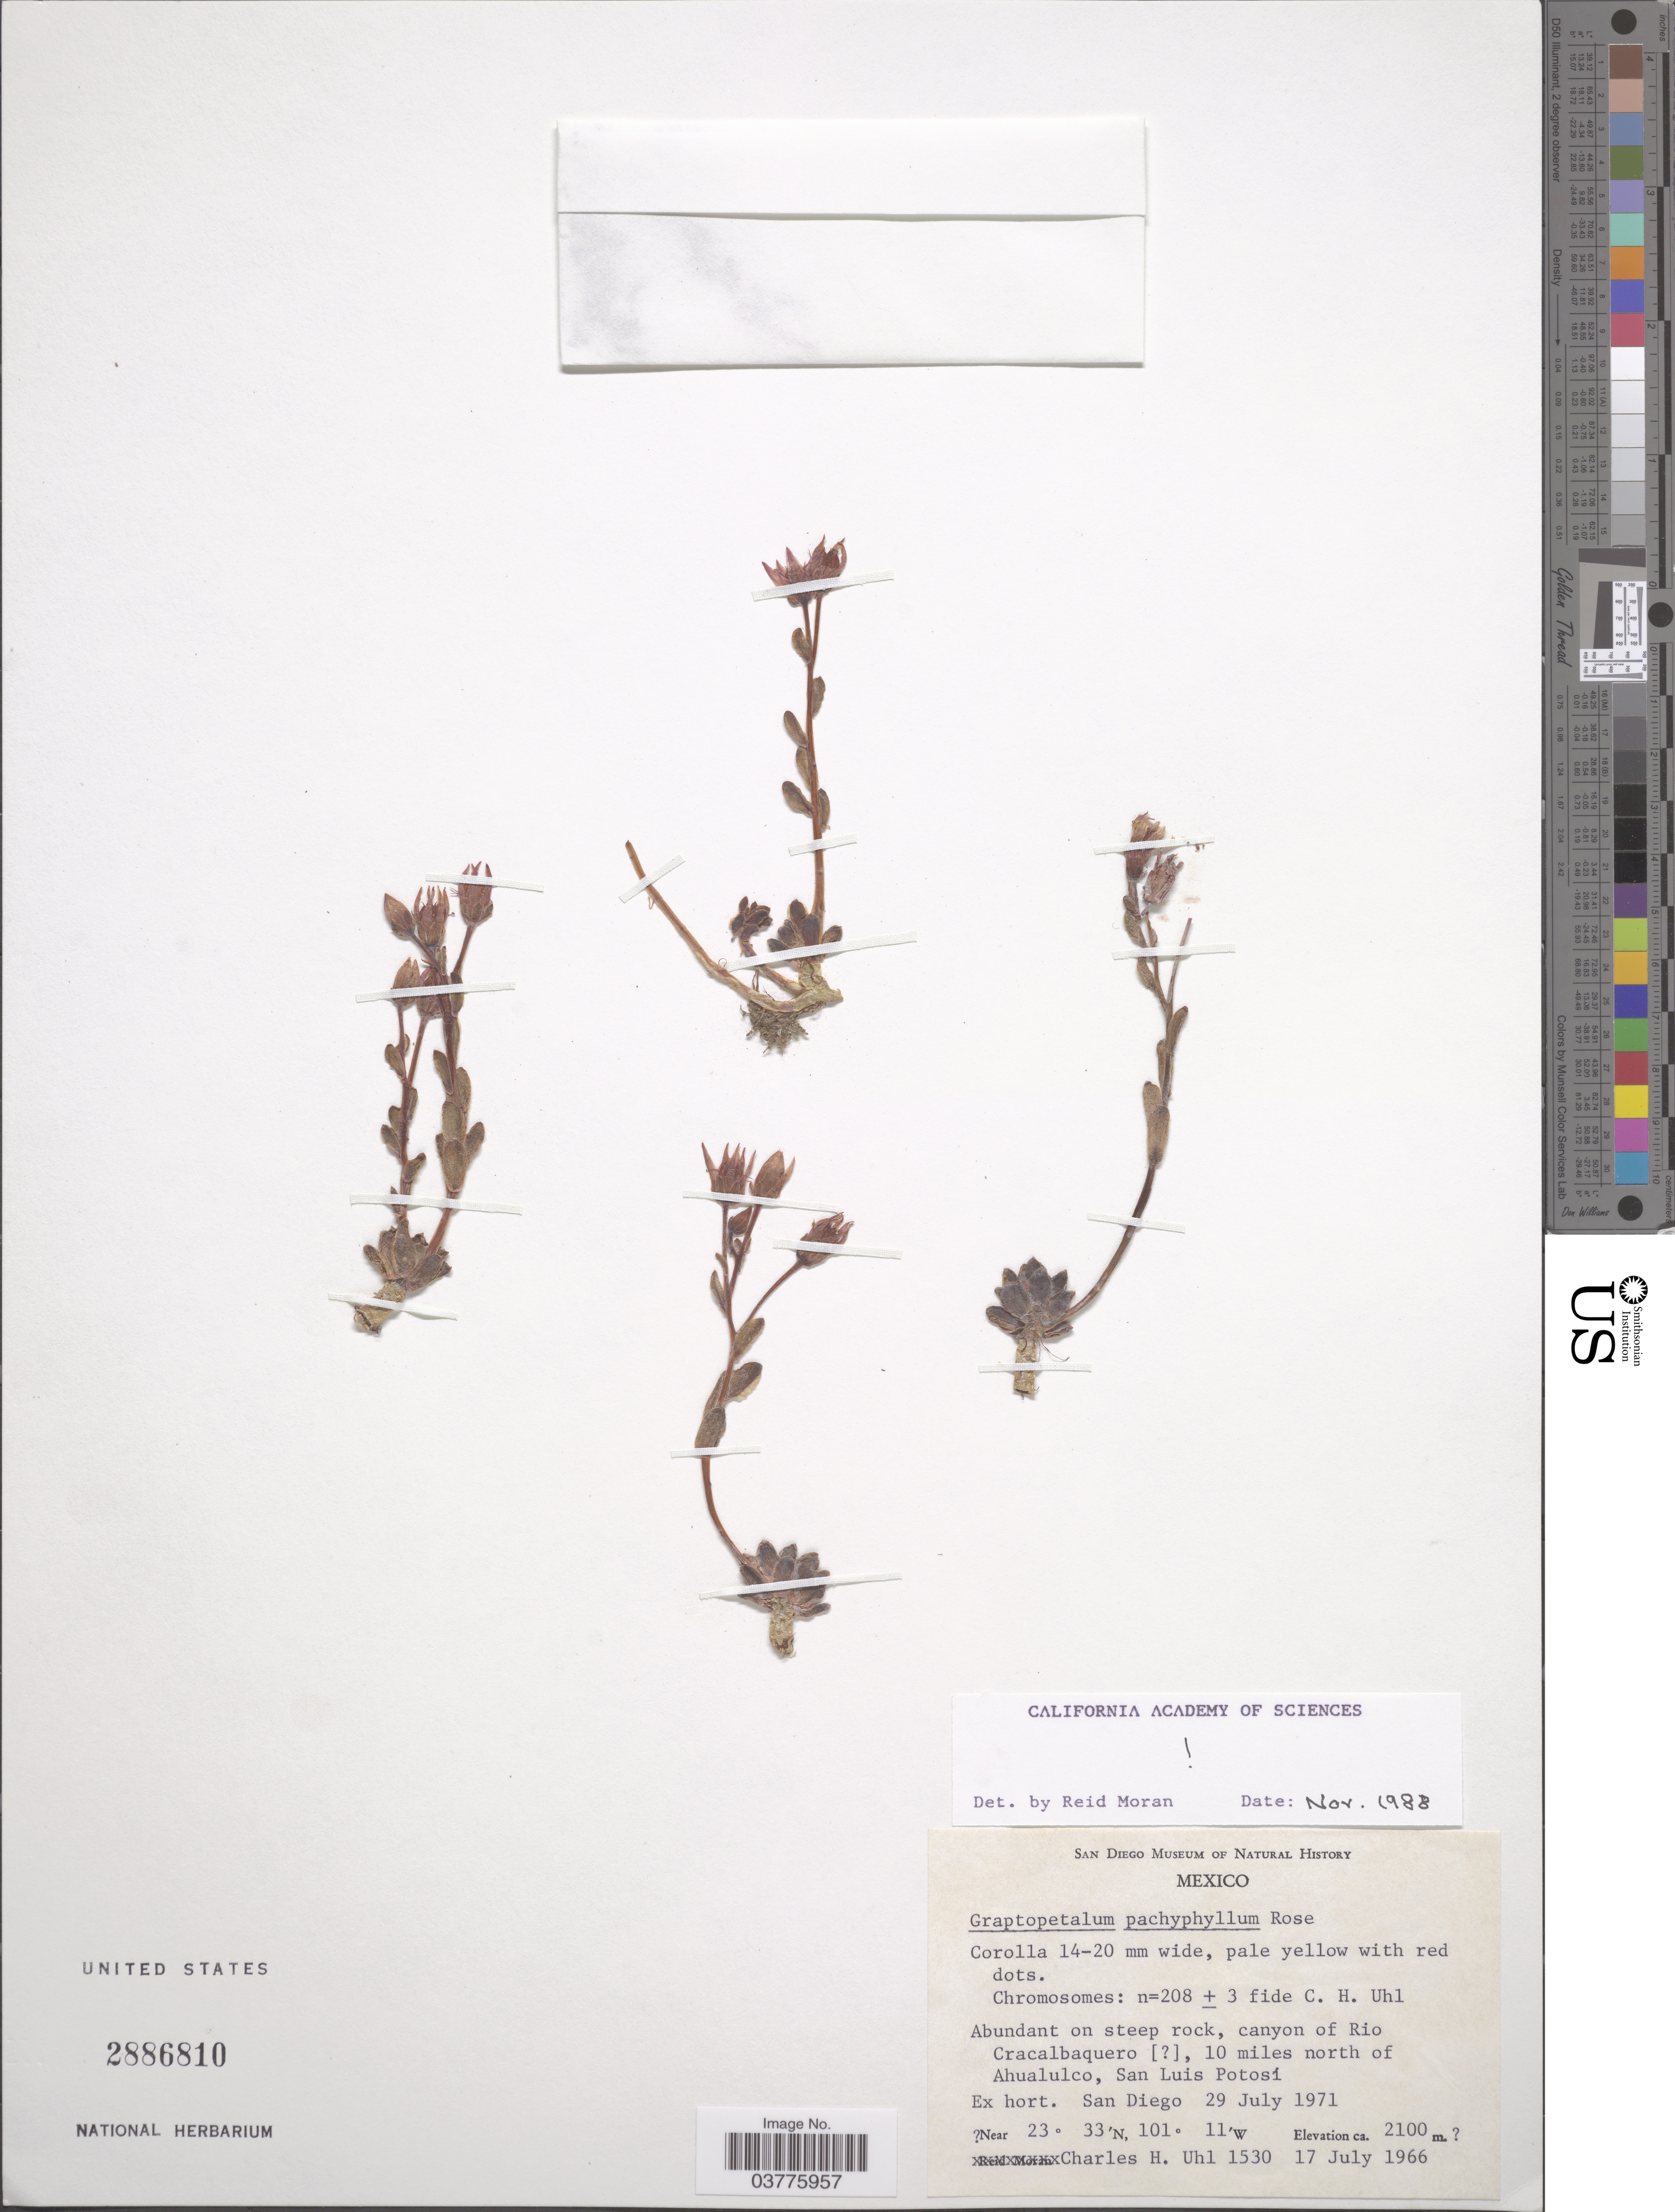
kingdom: Plantae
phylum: Tracheophyta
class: Magnoliopsida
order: Saxifragales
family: Crassulaceae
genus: Graptopetalum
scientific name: Graptopetalum pachyphyllum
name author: Rose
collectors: C. Uhl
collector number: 1530 ?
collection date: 1971-07-29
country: United States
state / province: California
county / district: San Diego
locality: Ex hort. San Diego.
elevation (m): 2100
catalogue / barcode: US 2886810